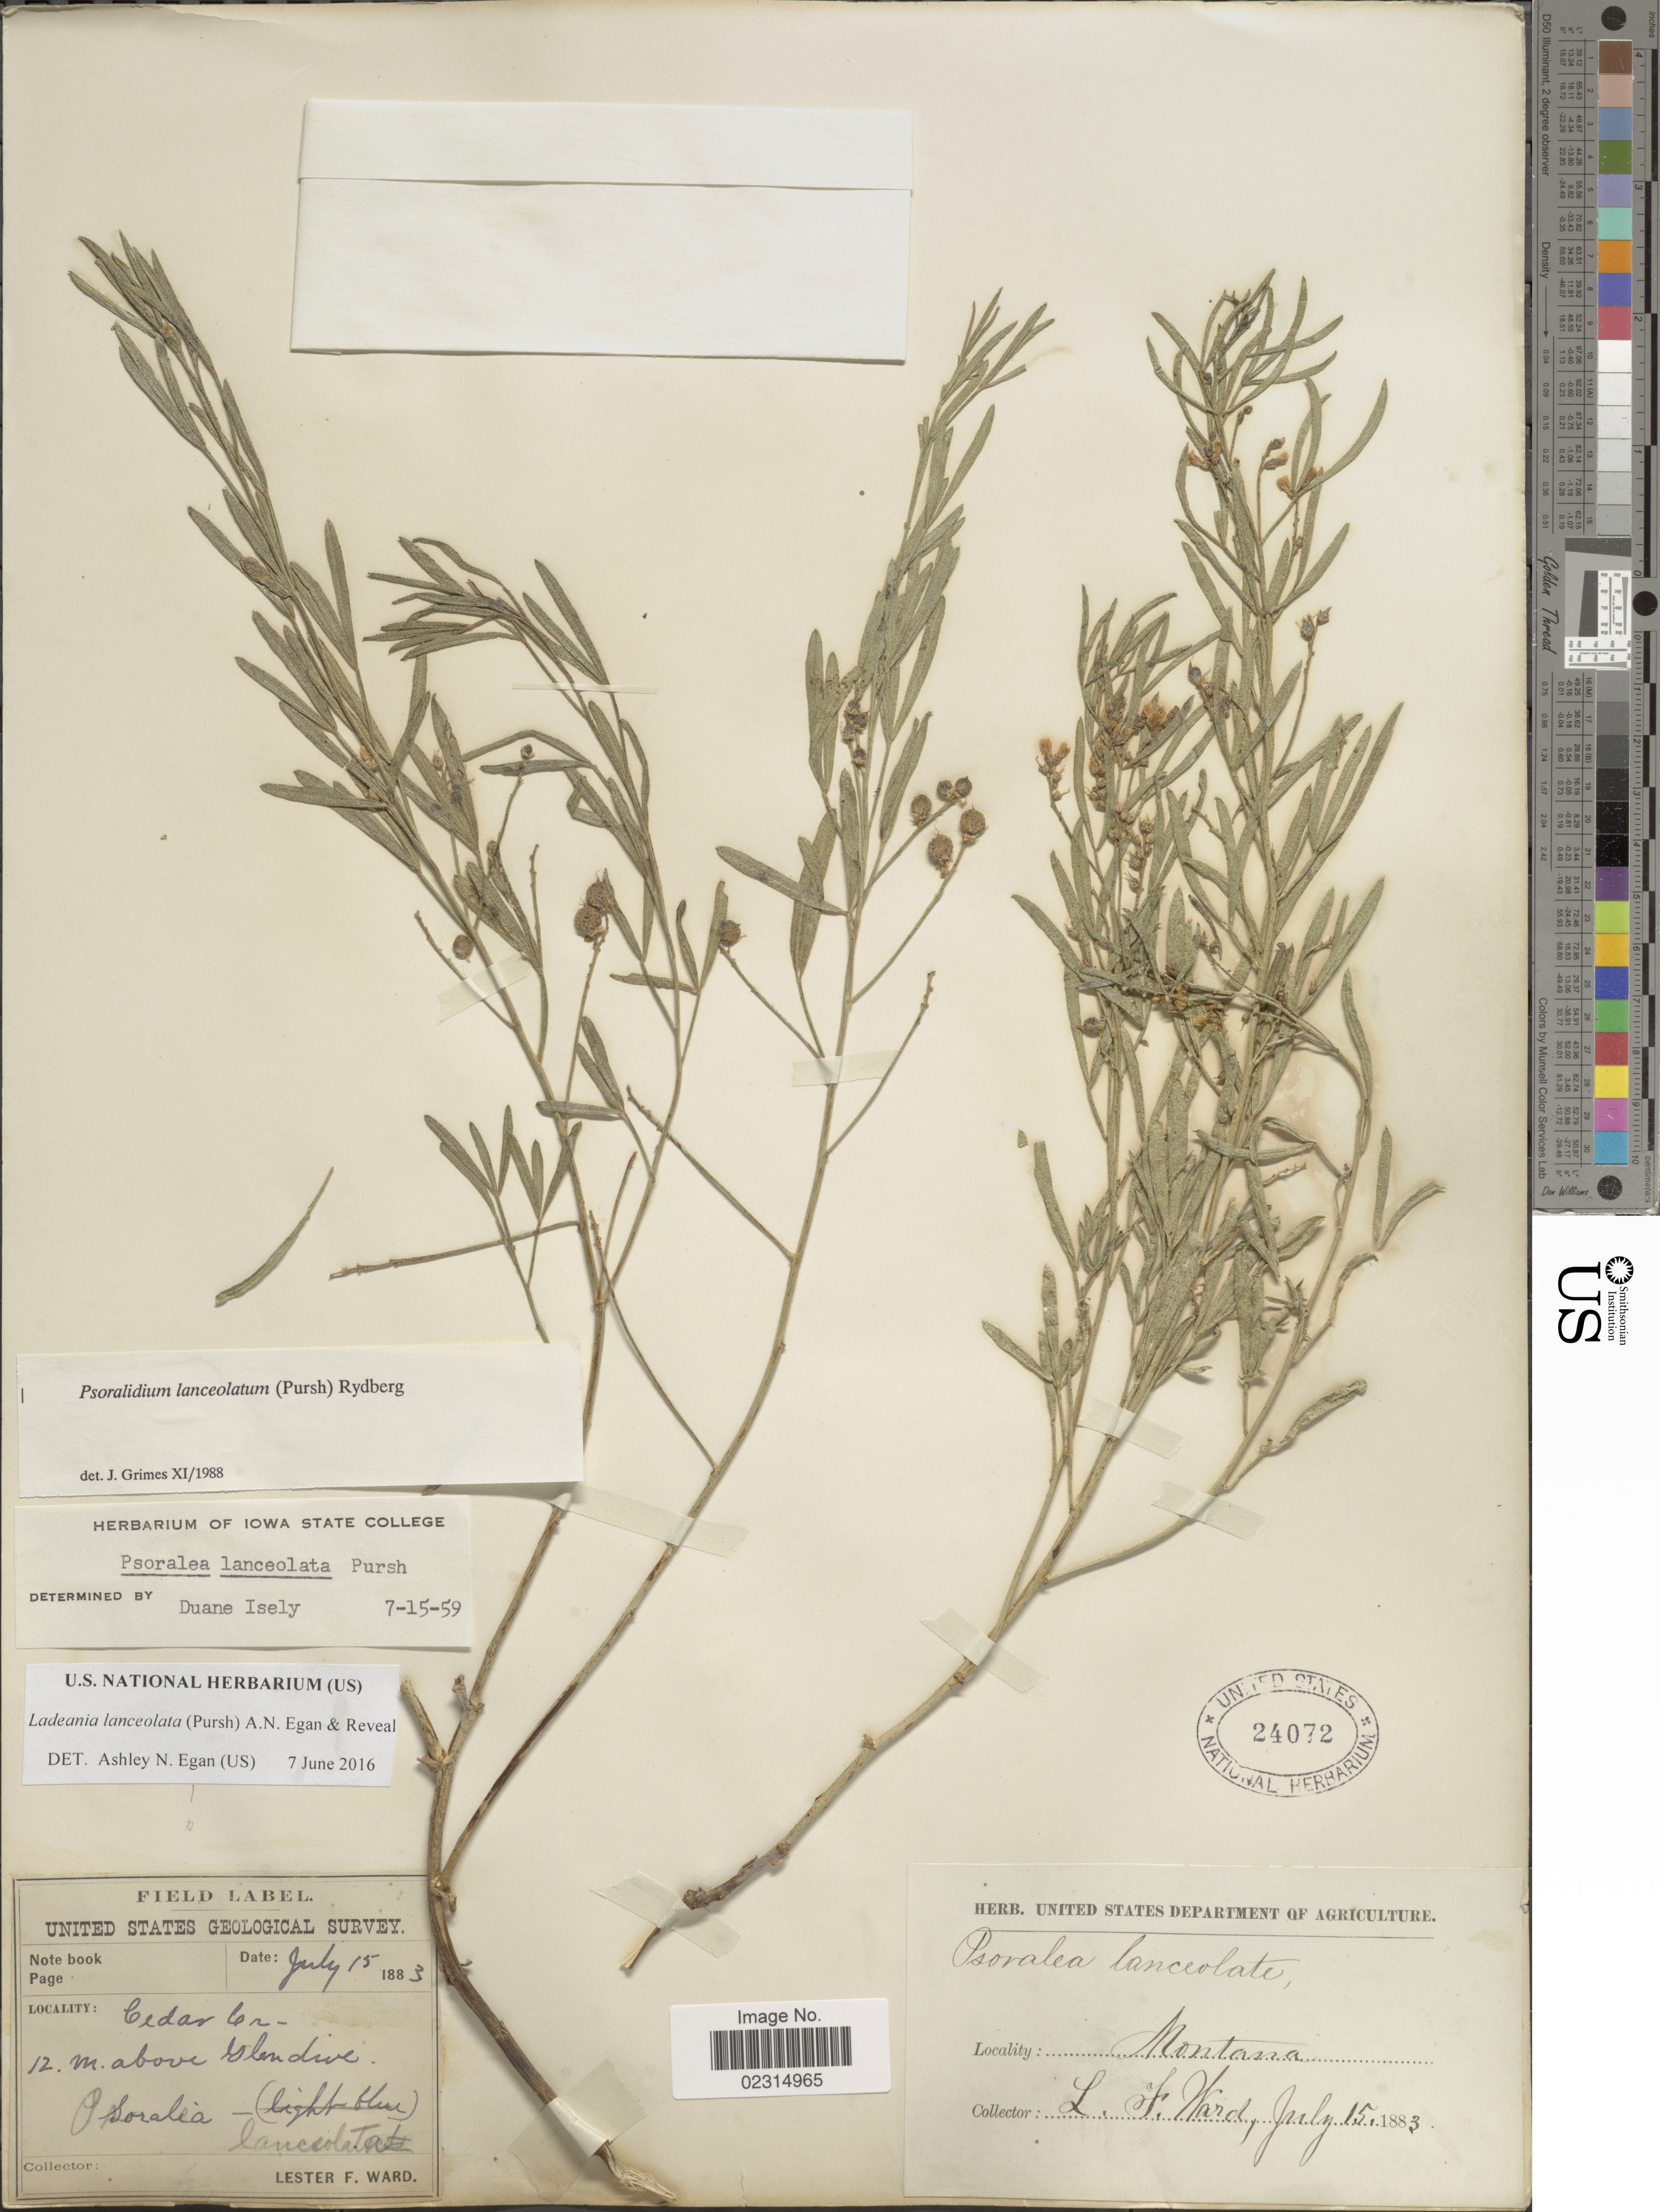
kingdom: Plantae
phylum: Tracheophyta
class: Magnoliopsida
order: Fabales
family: Fabaceae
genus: Ladeania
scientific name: Ladeania lanceolata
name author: (Pursh) A.N. Egan & Reveal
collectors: L. Ward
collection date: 1883-07-15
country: United States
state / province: Montana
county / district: Dawson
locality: Cedar Cr. - 12 m. above Glendive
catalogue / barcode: US 24072